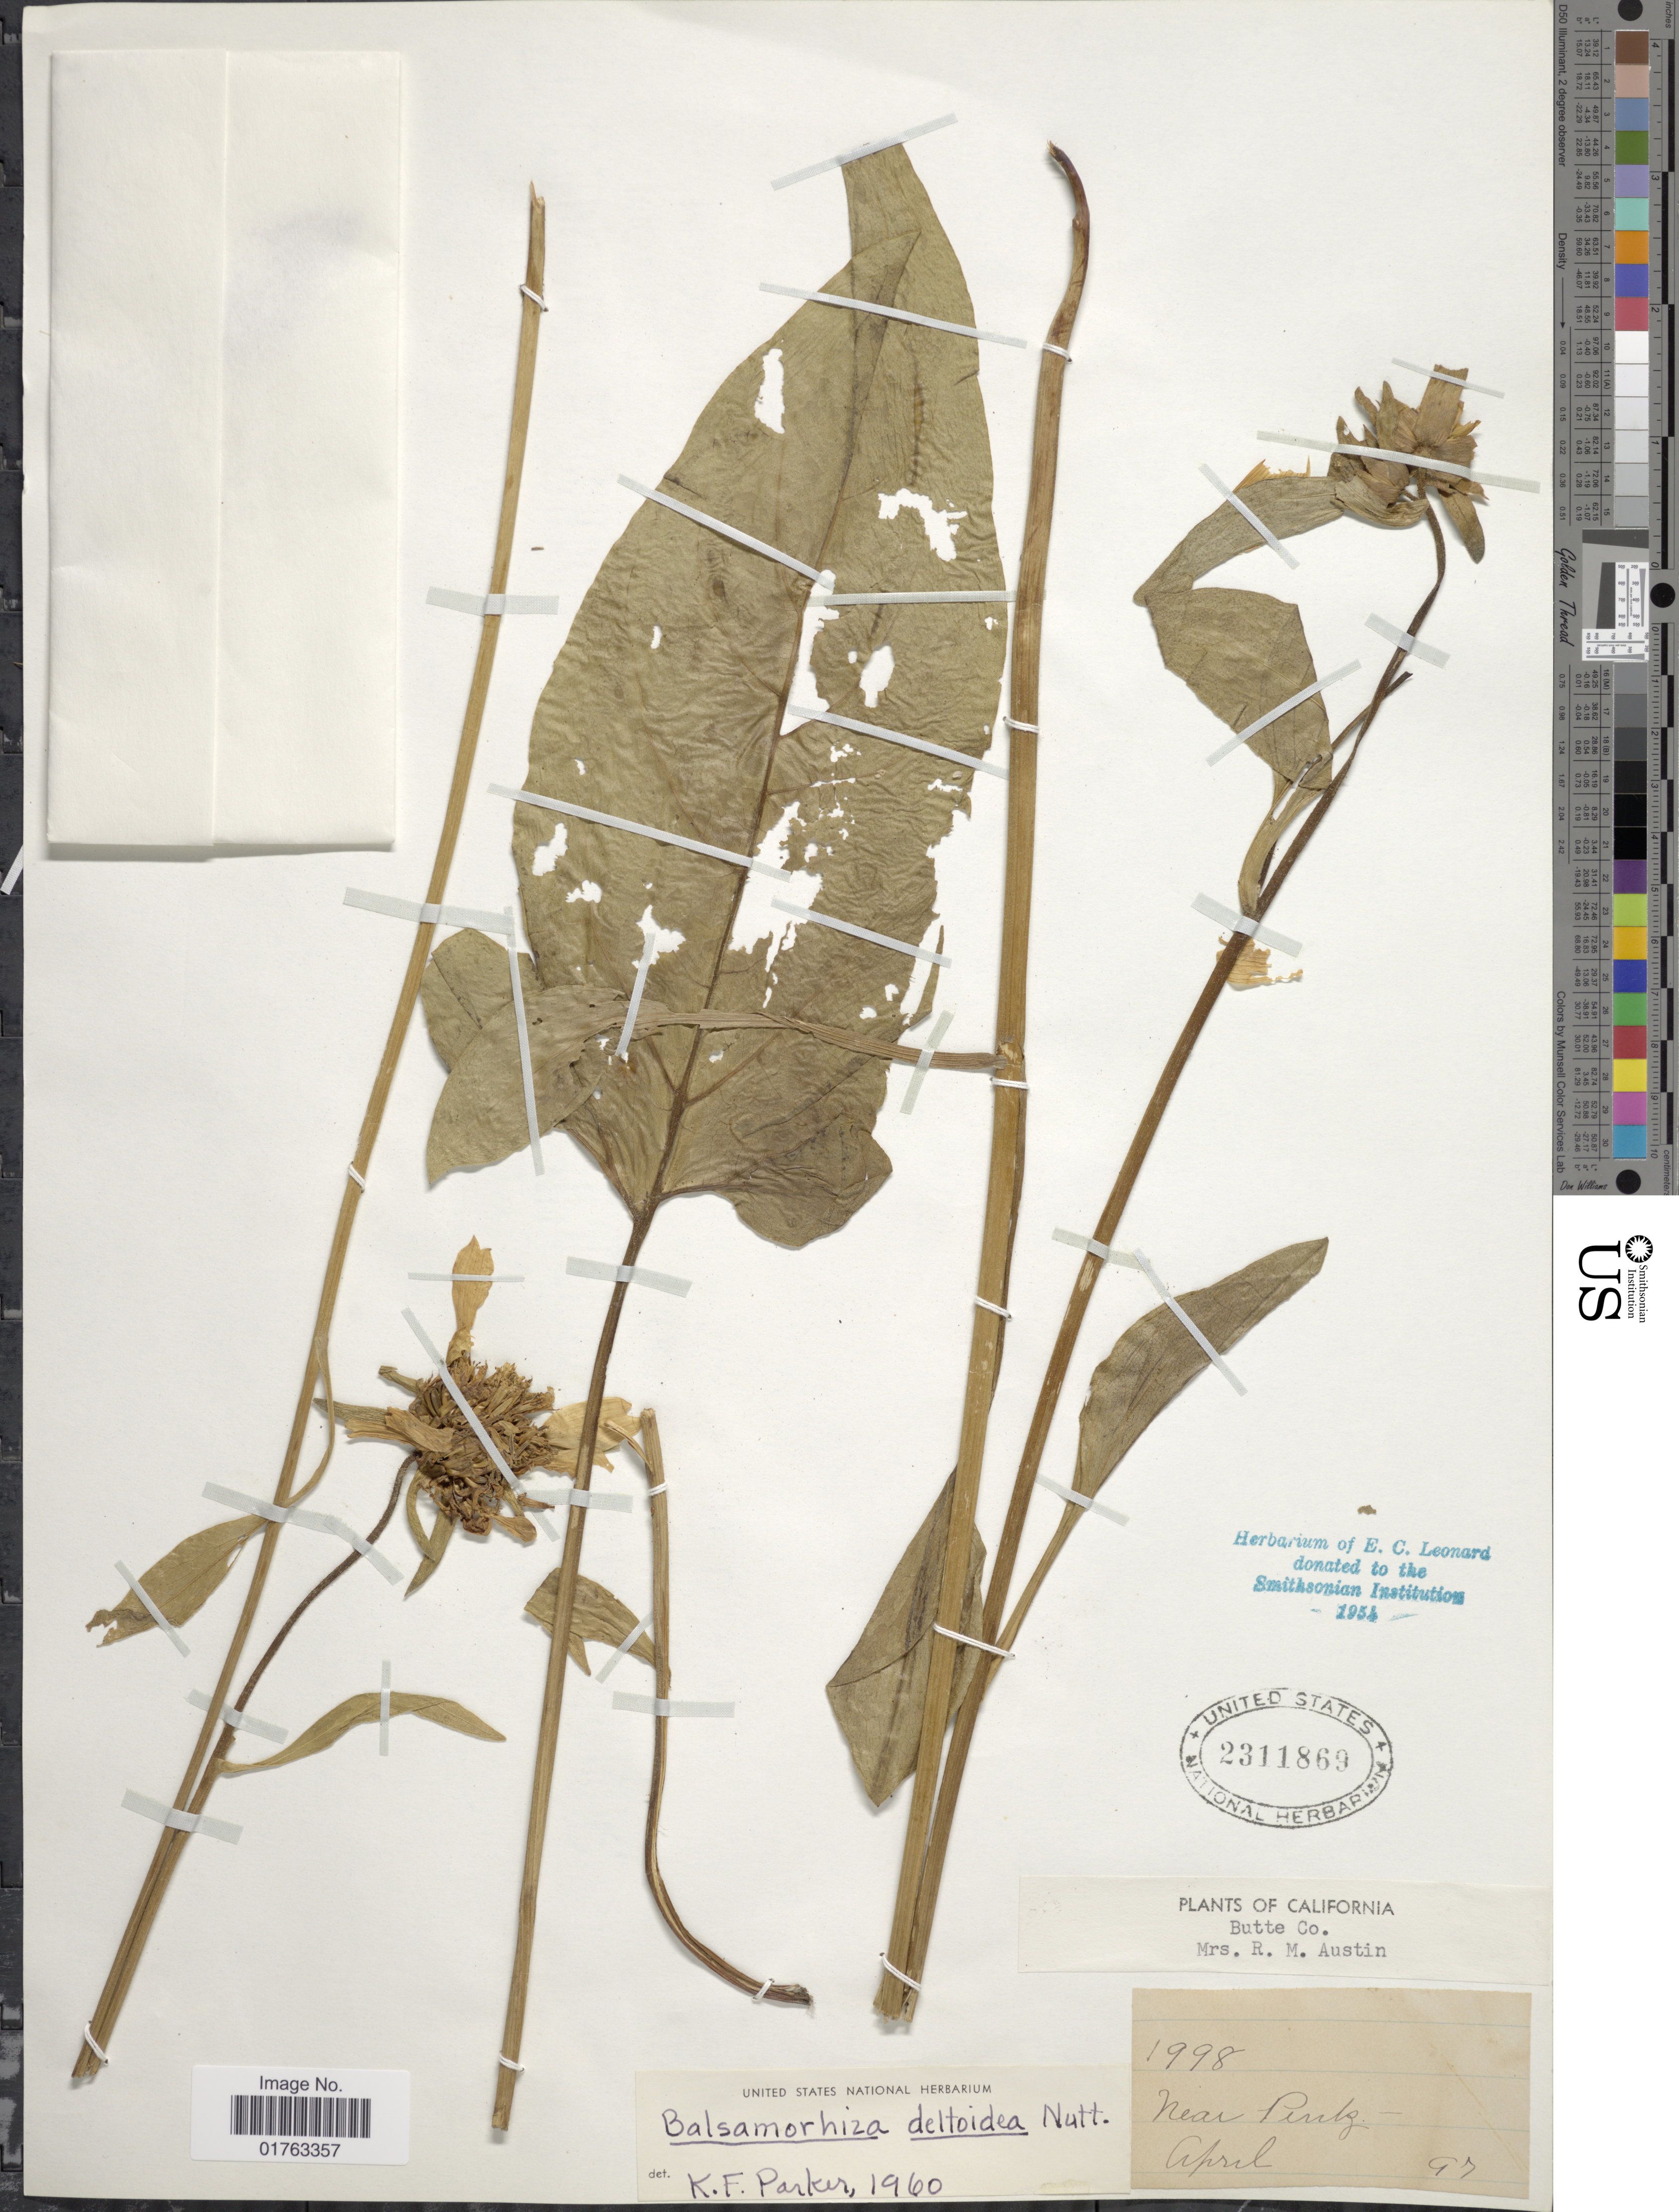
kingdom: Plantae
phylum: Tracheophyta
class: Magnoliopsida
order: Asterales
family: Asteraceae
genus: Balsamorhiza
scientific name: Balsamorhiza deltoidea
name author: Nutt.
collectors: R. Austin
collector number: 1998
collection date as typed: Transcribed d/m/y: /4/97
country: United States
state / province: California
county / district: Butte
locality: Near Pentz, Butte Co.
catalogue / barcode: US 2311869